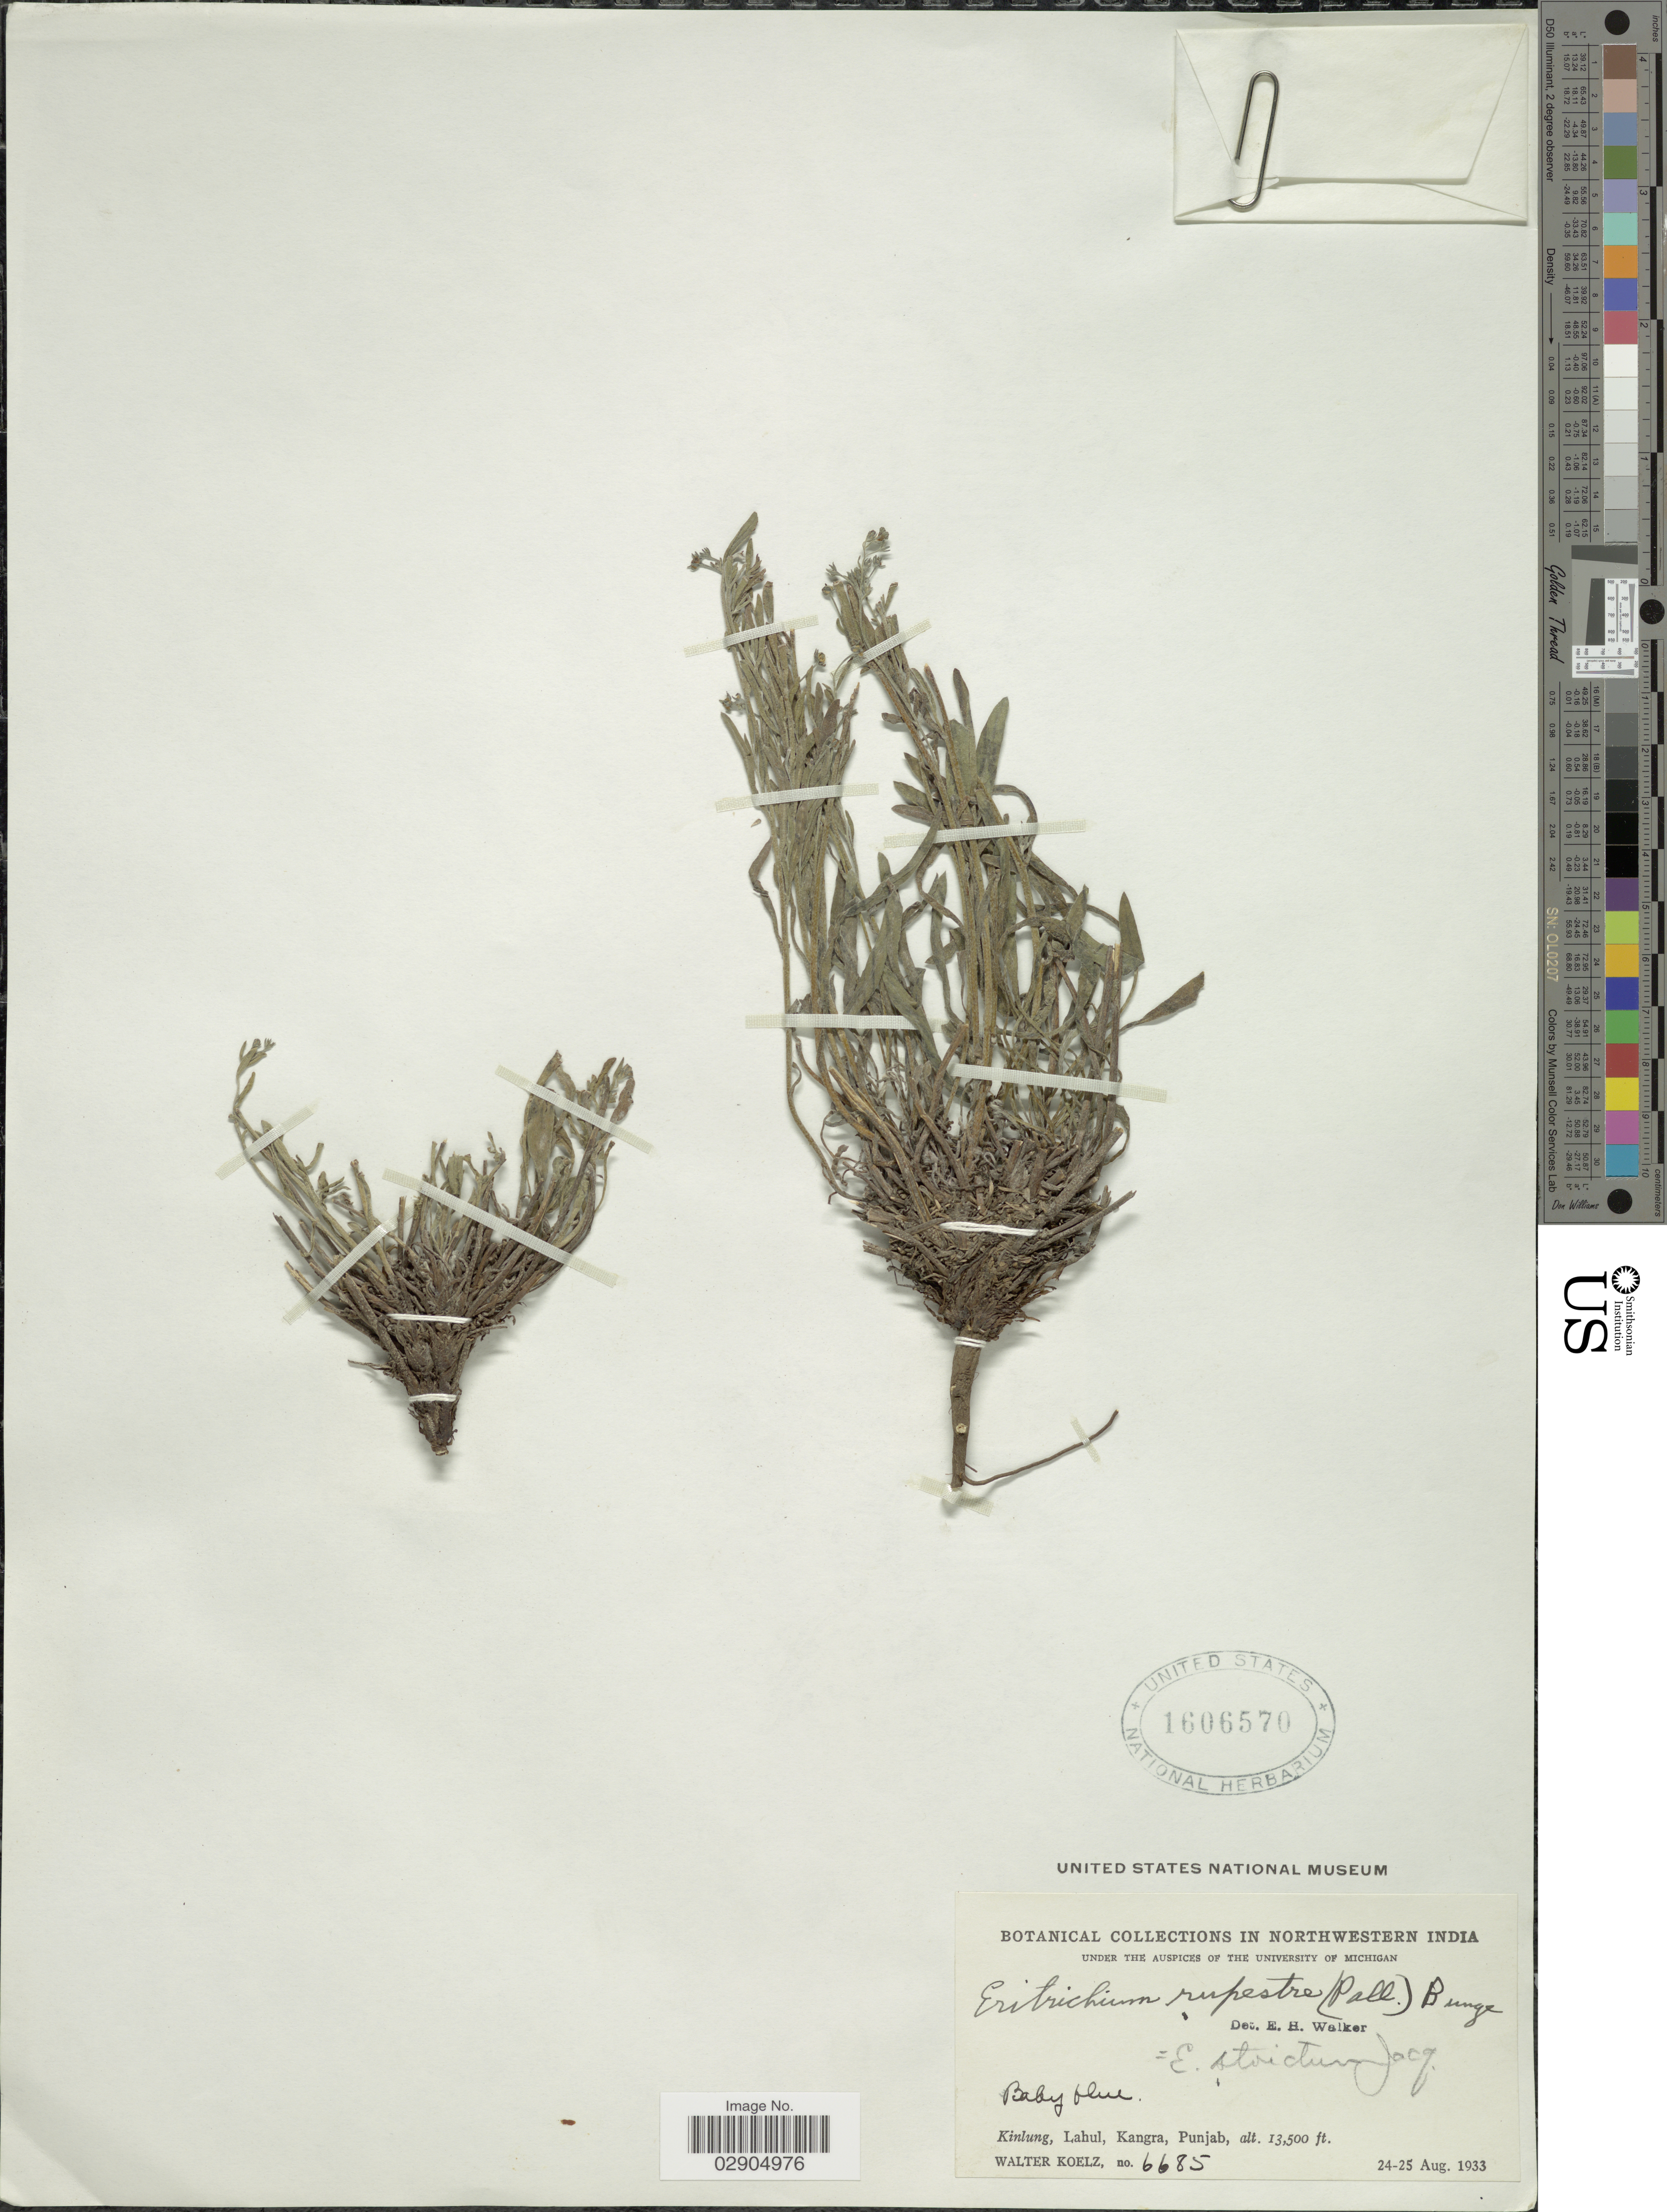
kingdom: Plantae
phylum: Tracheophyta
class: Magnoliopsida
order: Boraginales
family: Boraginaceae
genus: Eritrichium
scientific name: Eritrichium strictum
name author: Decne.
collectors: W. N. Koelz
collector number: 6685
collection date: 1933-08-24/1933-08-25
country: India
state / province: Punjab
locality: Northwestern India. Kinlung, Lahul, Kangra, Punjab.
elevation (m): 4115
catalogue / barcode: US 1606570